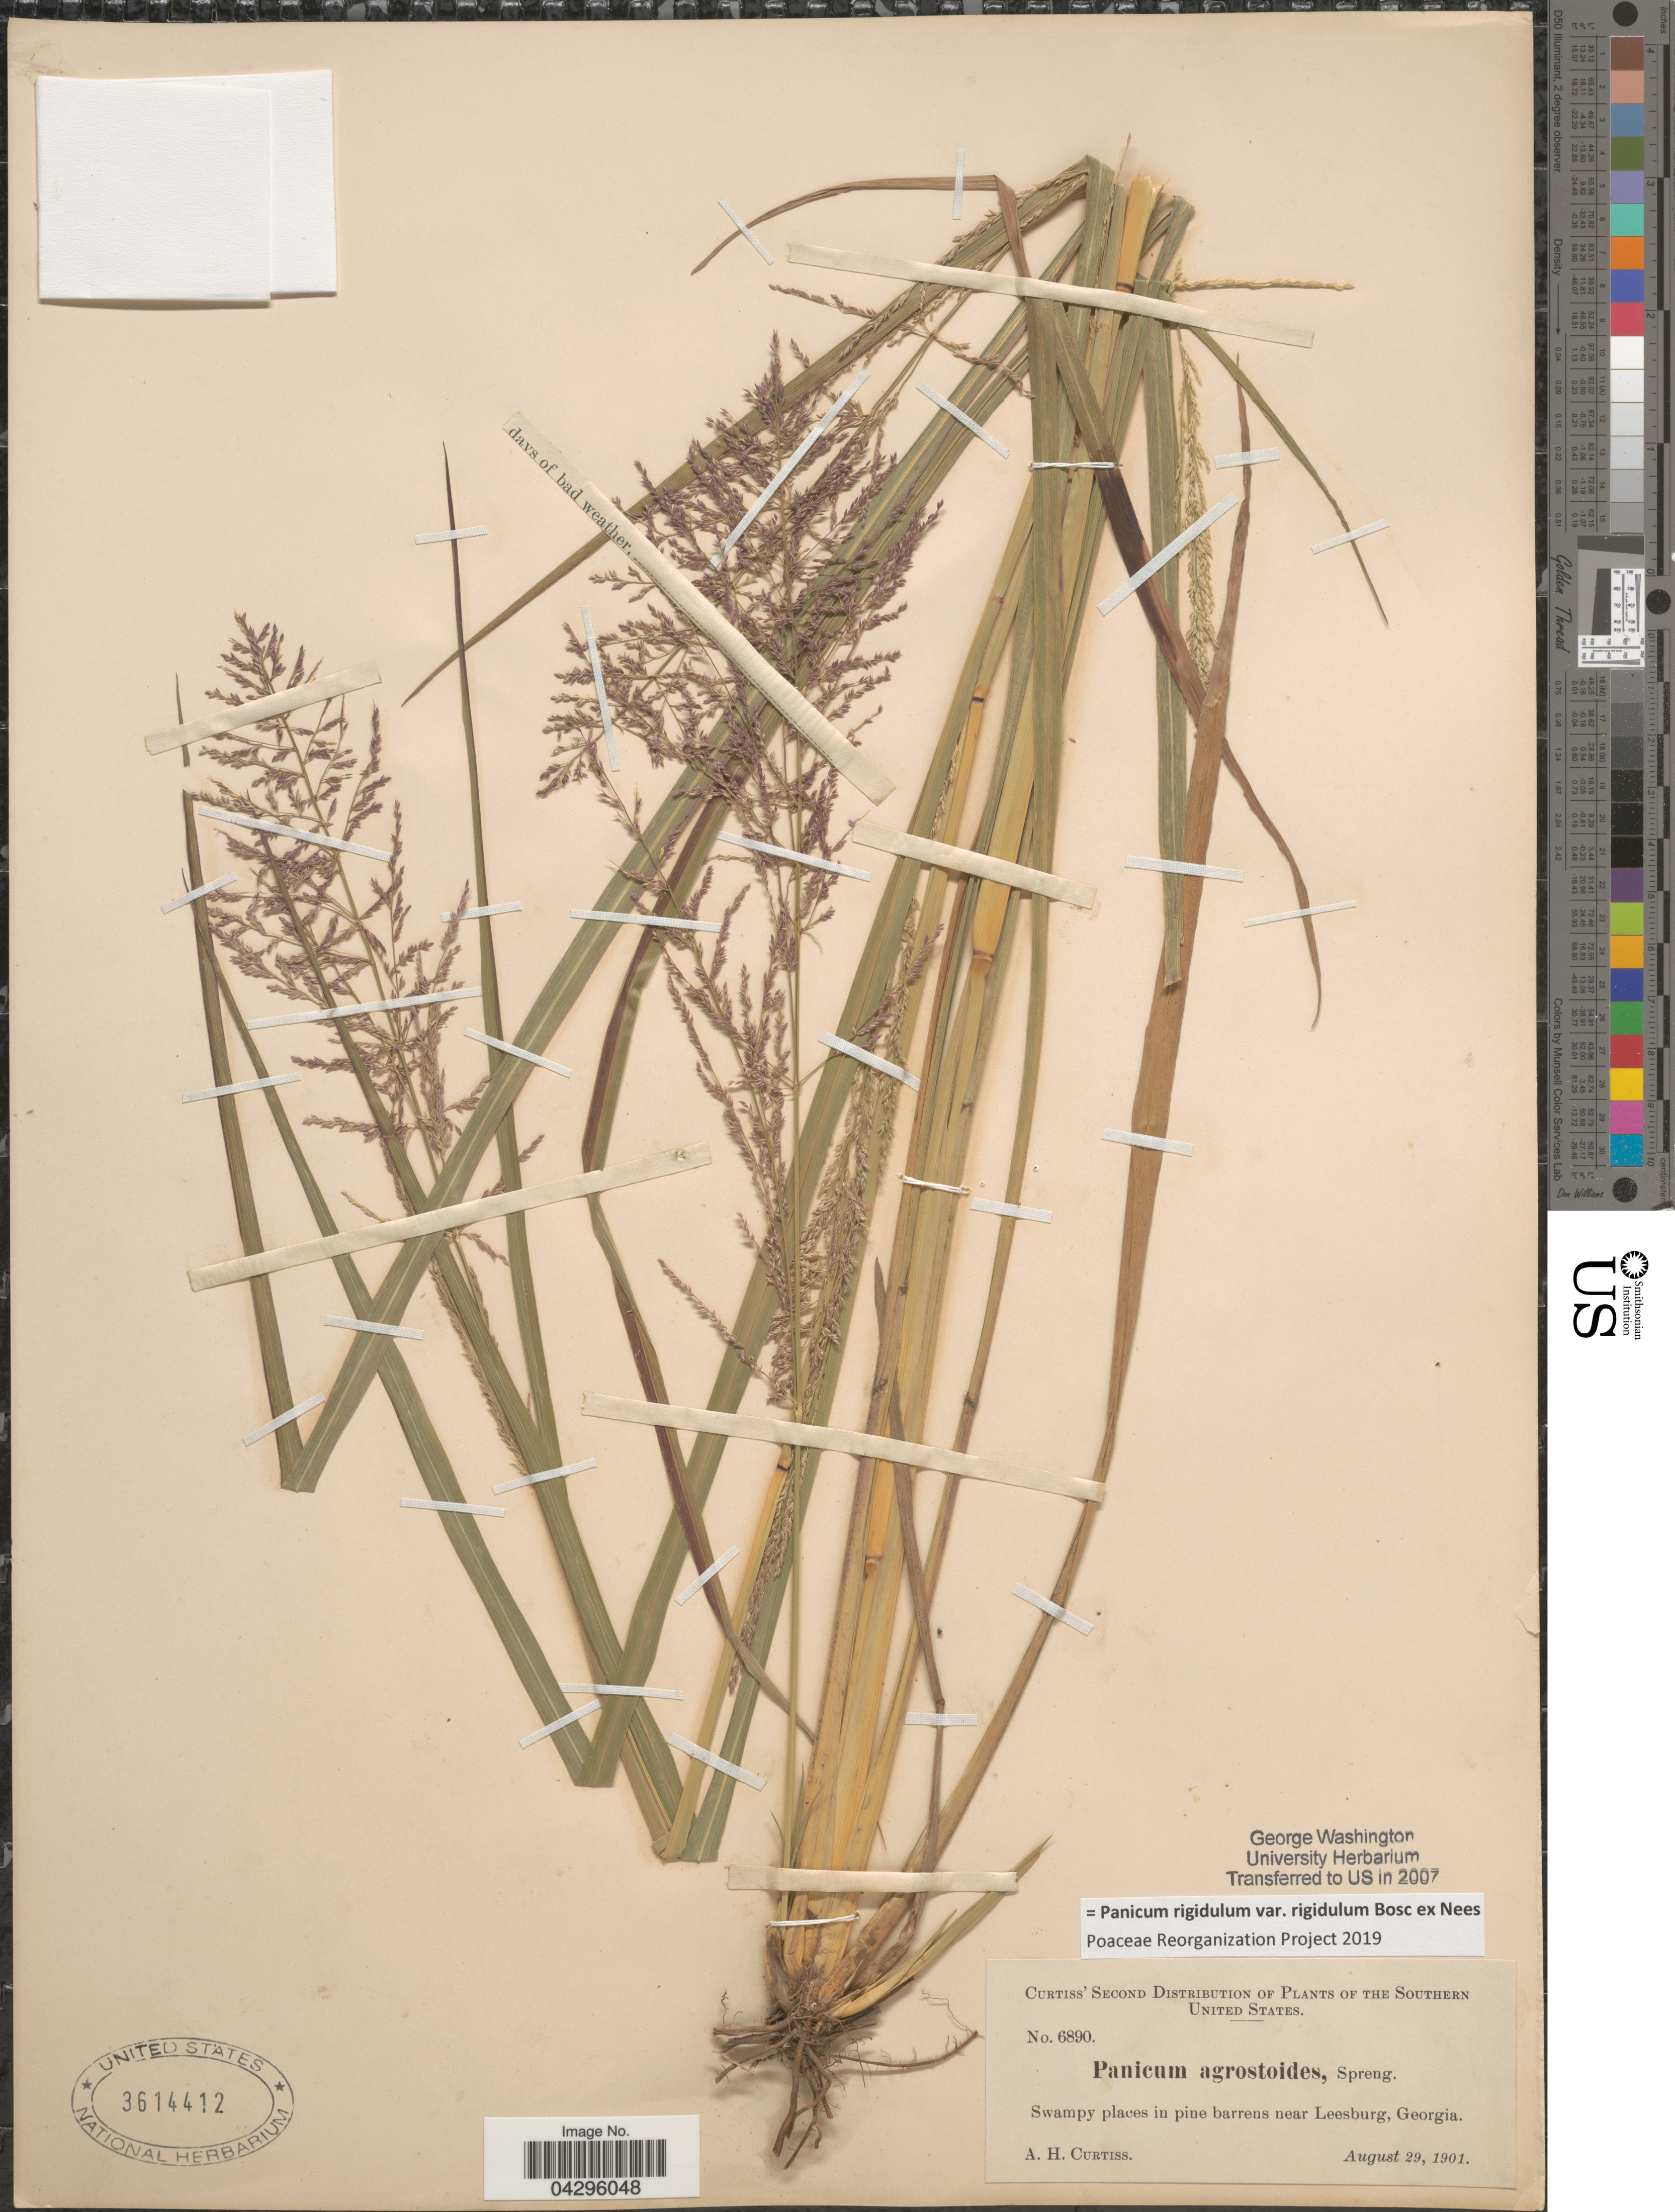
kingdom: Plantae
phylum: Tracheophyta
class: Liliopsida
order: Poales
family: Poaceae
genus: Panicum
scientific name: Panicum rigidulum var. rigidulum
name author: Bosc ex Nees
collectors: A. H. Curtiss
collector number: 6890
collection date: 1901-08-29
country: United States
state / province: Georgia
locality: Southern United States. Swampy places in pine barrens near Leesburg.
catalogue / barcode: US 3614412